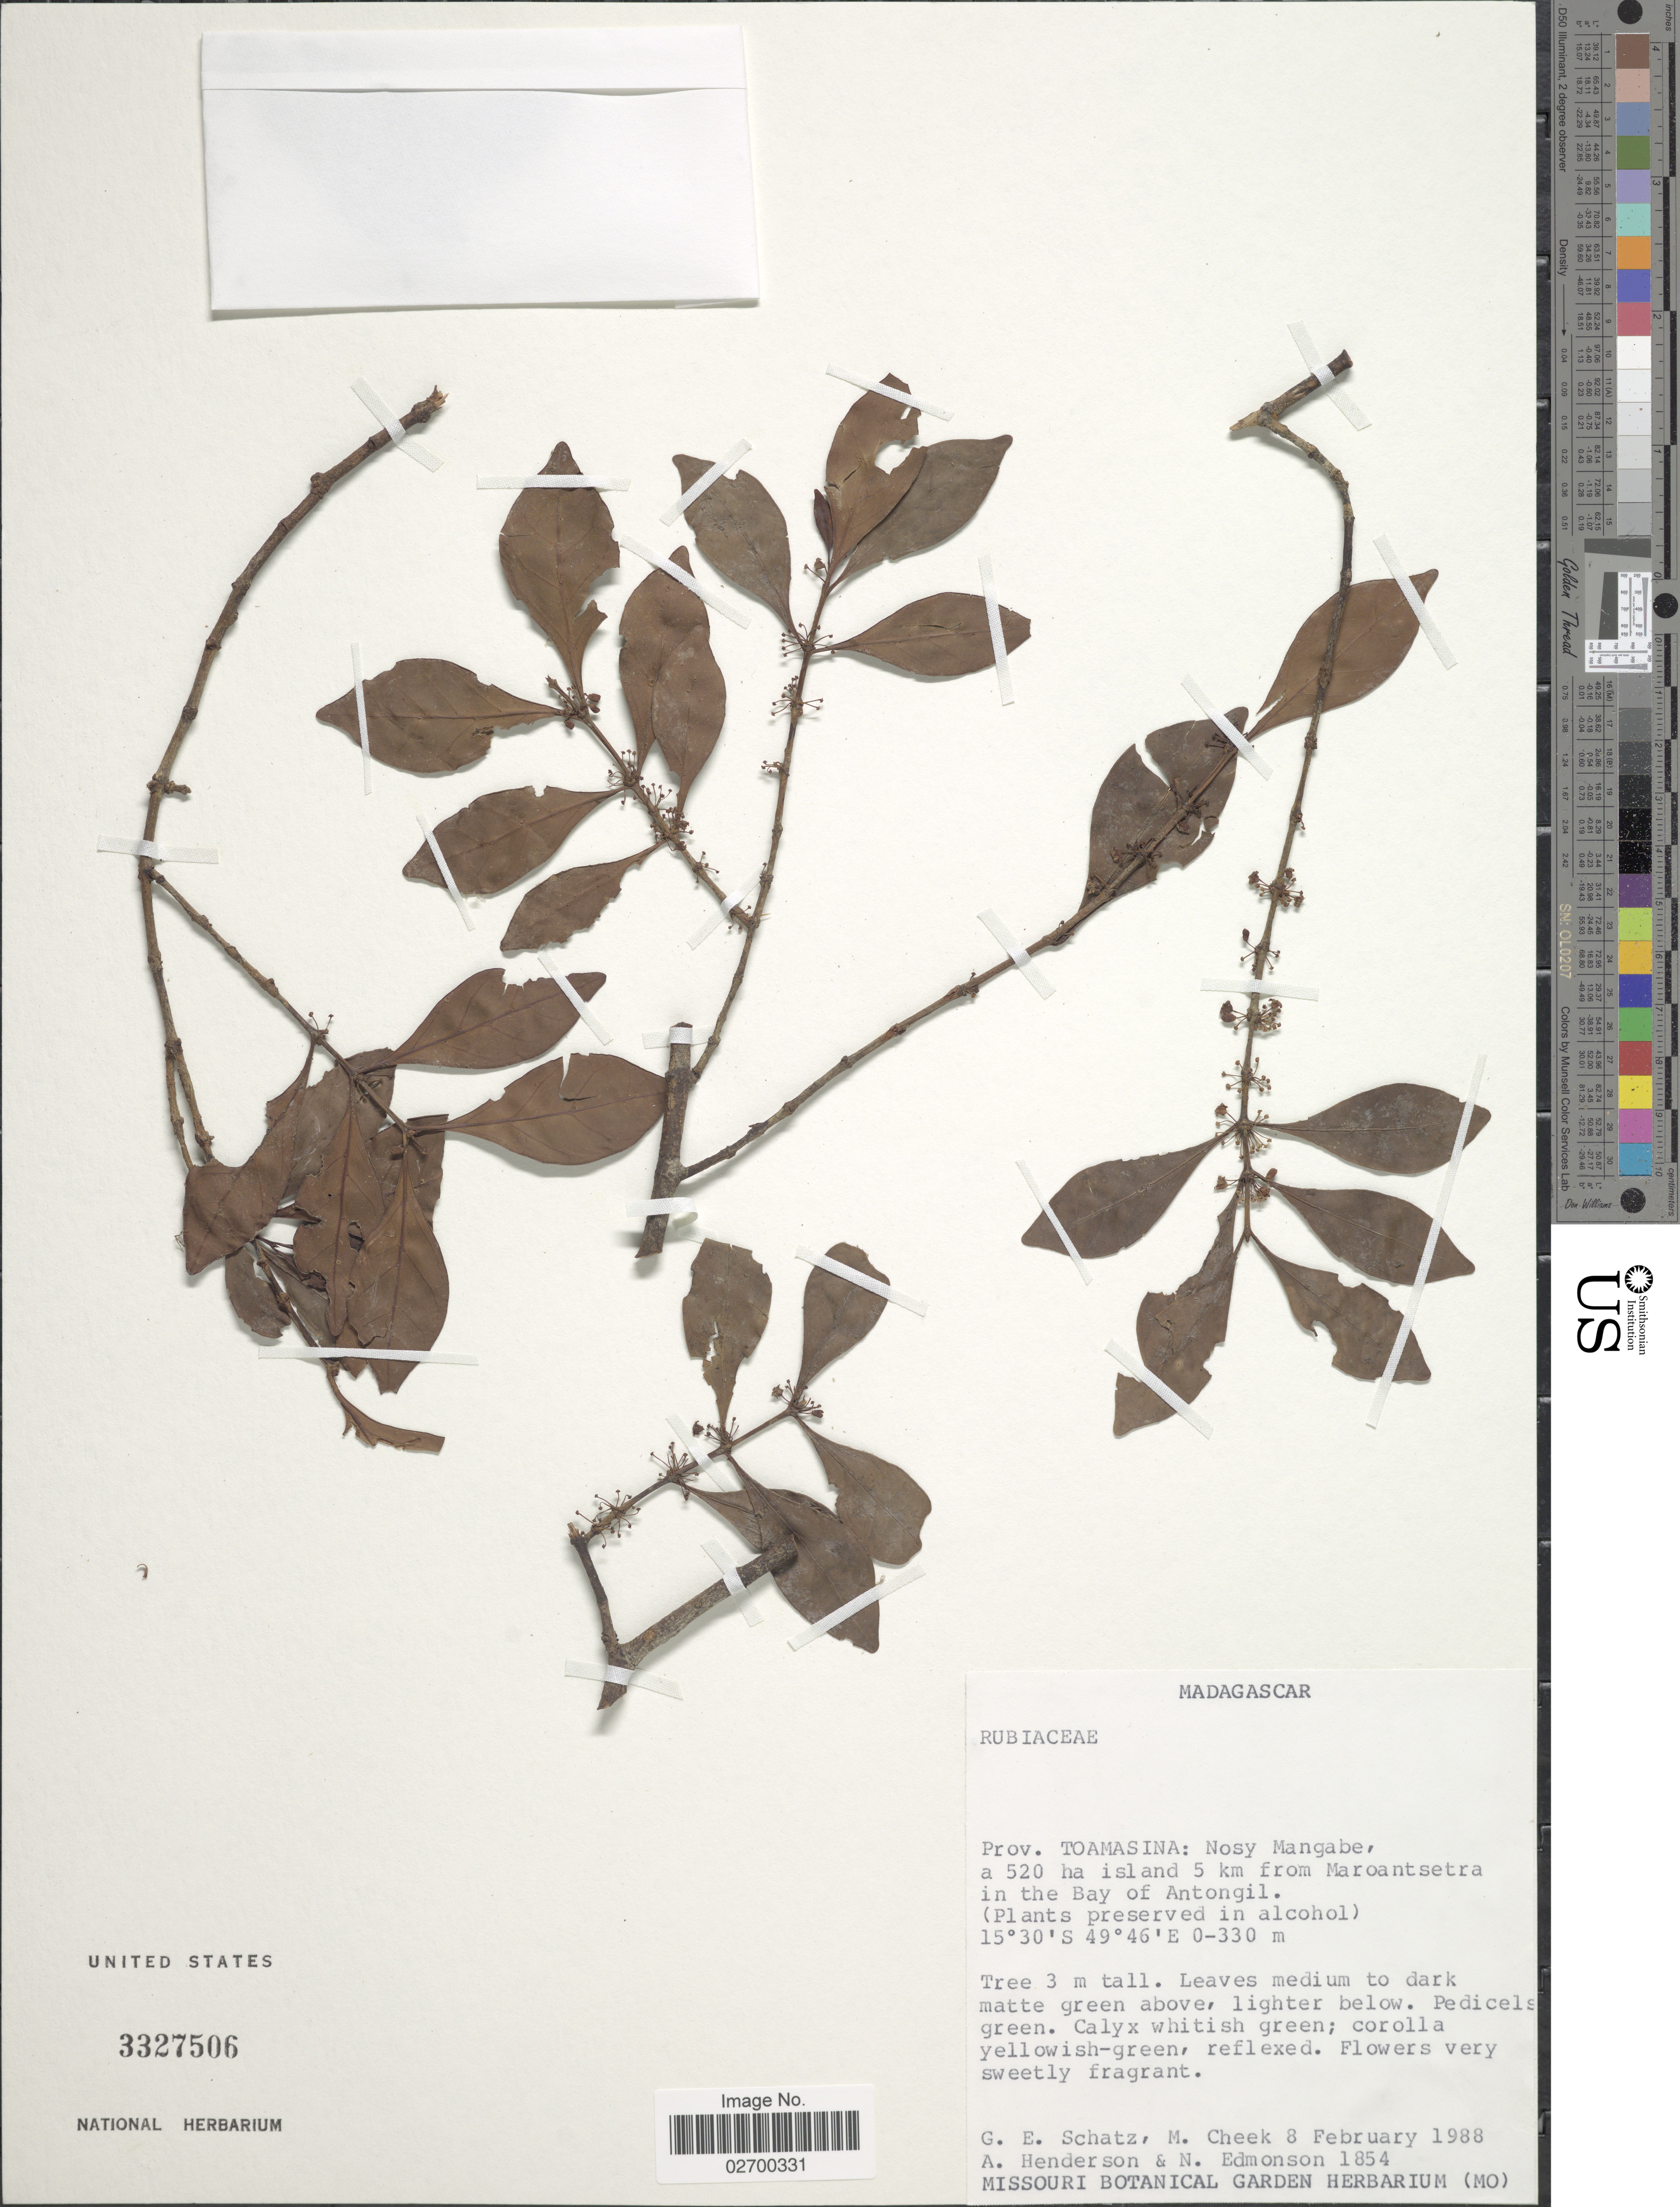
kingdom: Plantae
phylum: Tracheophyta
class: Magnoliopsida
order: Gentianales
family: Rubiaceae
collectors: G. Schatz, M. Cheek, A. Henderson & N. Edmonson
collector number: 1854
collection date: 1988-02-08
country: Madagascar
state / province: Analanjirofo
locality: Nosy Mangabe, a 520 ha island 5 km from Maroantsetra in the Bay of Antongil.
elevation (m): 0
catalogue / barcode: US 3327506